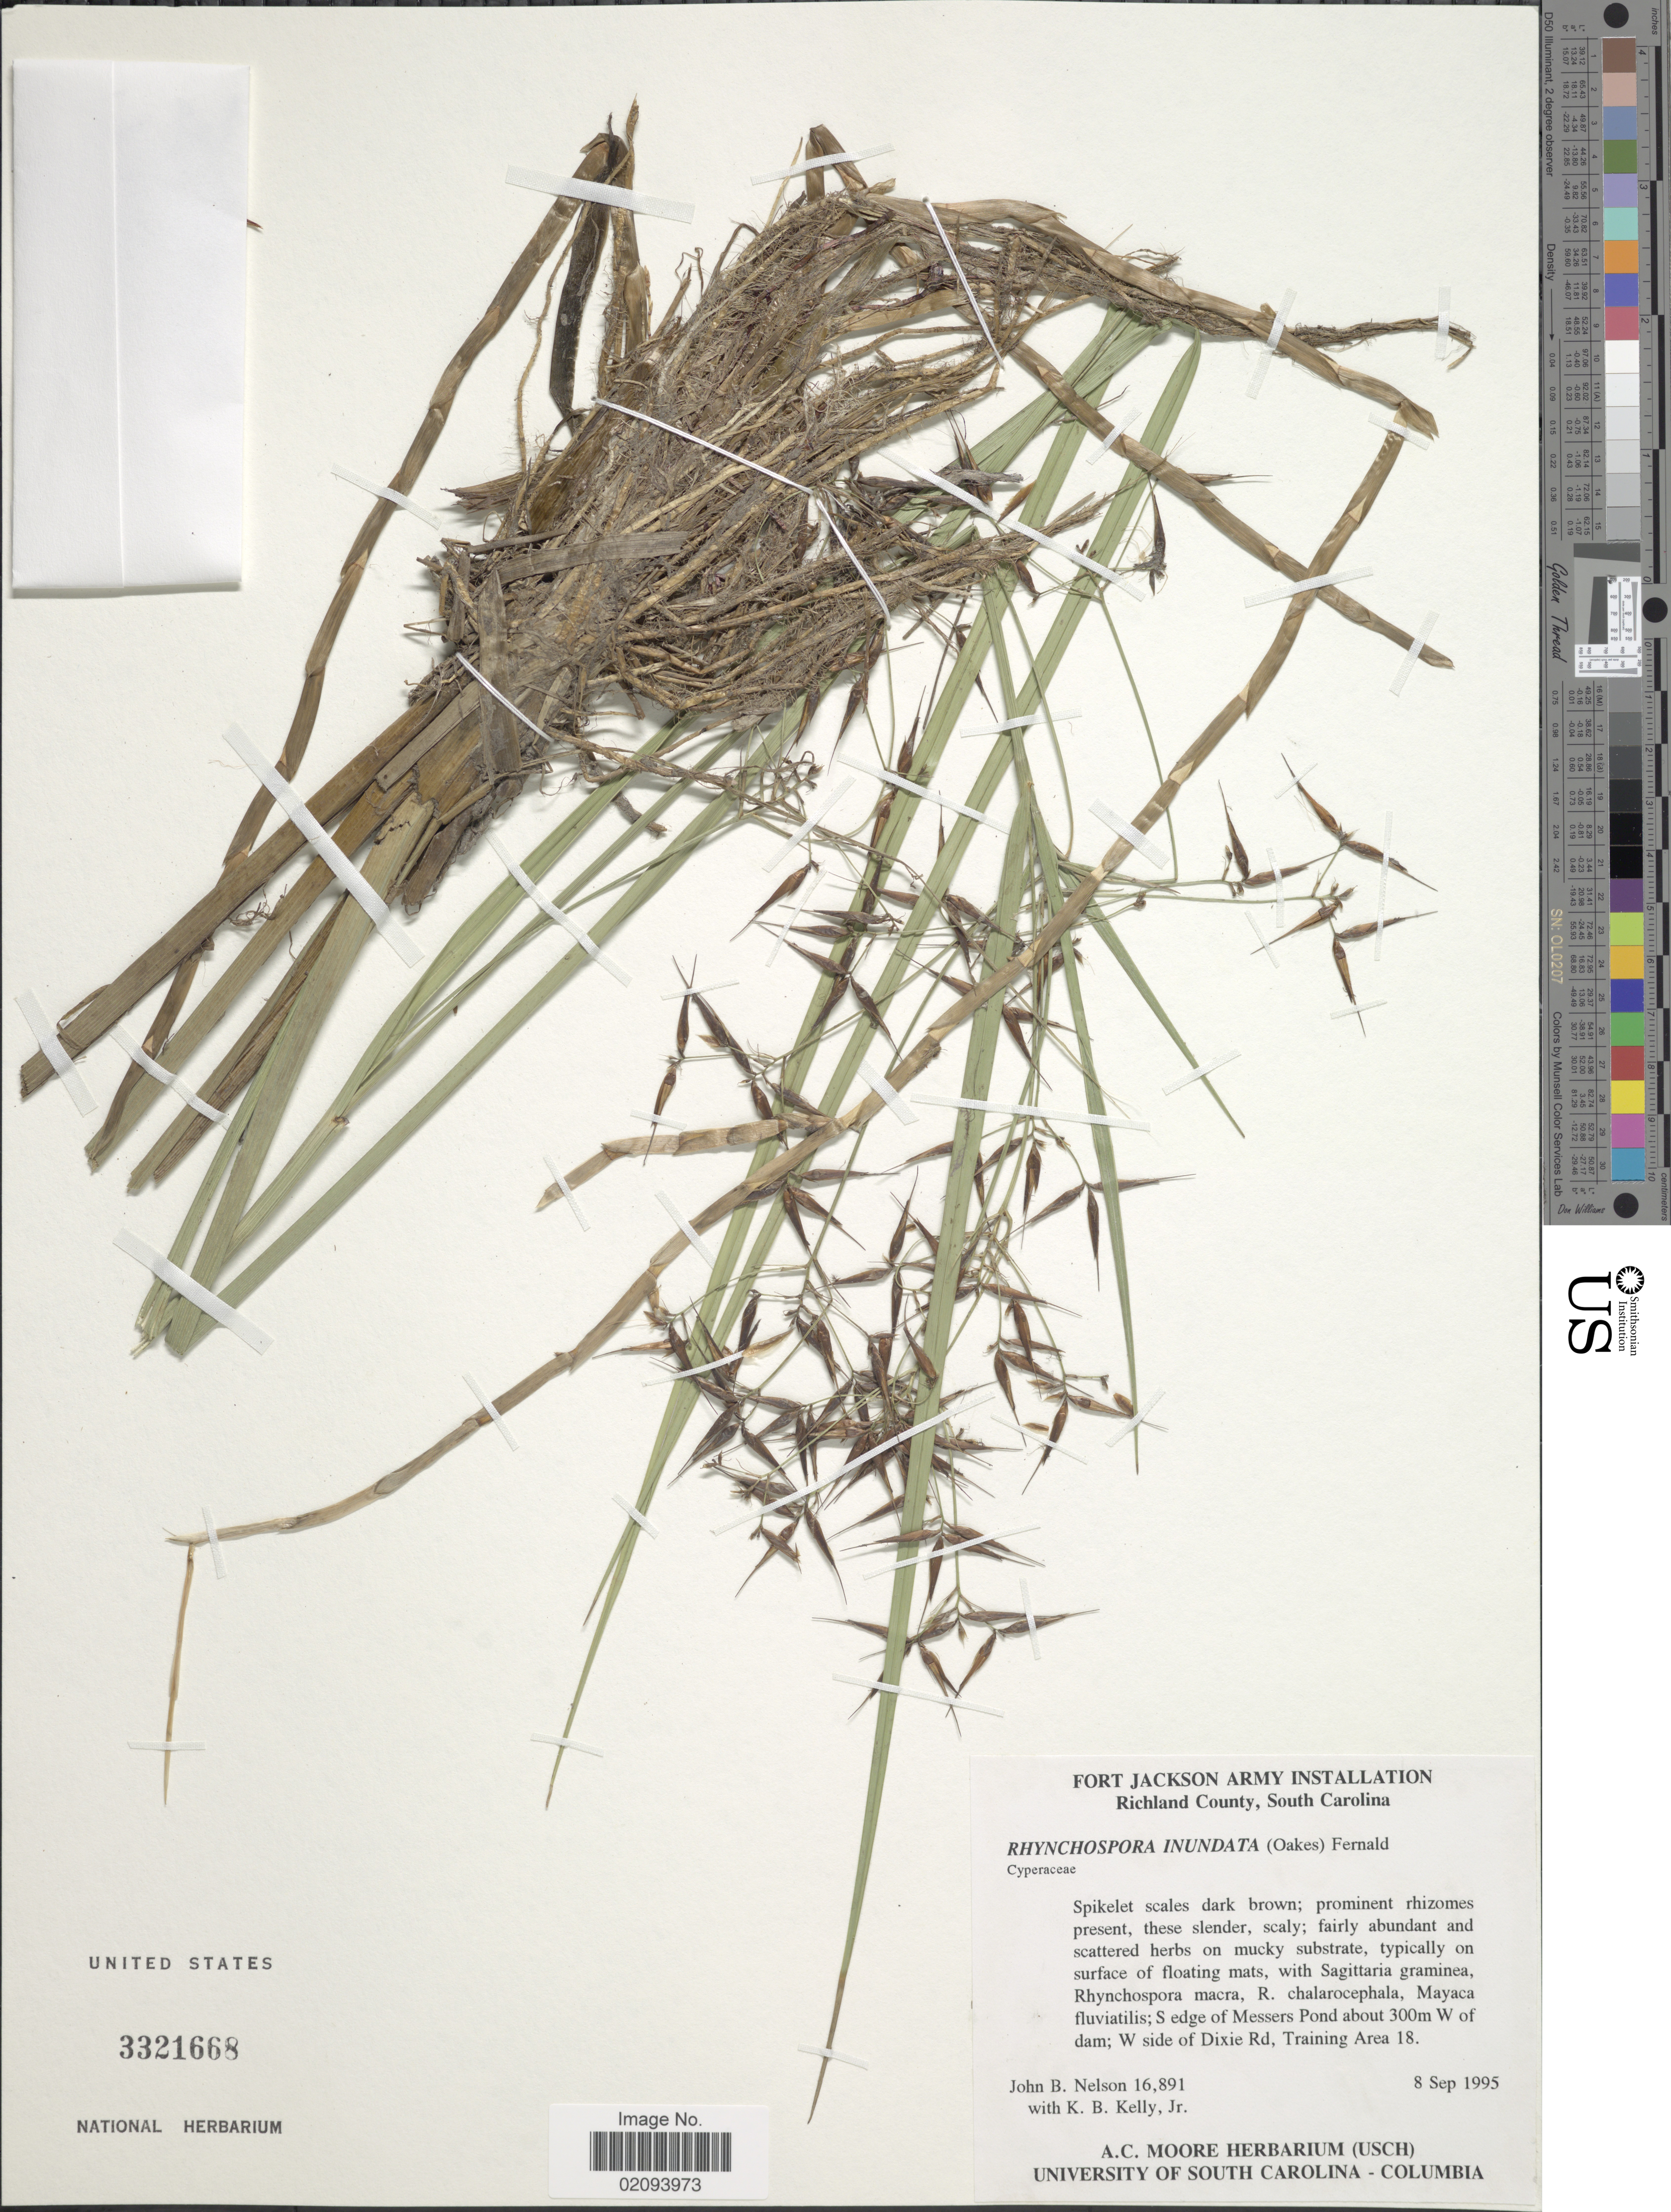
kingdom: Plantae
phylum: Tracheophyta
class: Liliopsida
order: Poales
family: Cyperaceae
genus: Rhynchospora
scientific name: Rhynchospora inundata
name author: (Oakes) Fernald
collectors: J. Nelson & K. Kelly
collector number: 16891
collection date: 1995-09-08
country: United States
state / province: South Carolina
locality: Richland County. S edge of Messers Pond about 300m W of dam; W side of Dixie Rd, Training Area 18. Fort Jackson [unsure placement]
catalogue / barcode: US 3321668